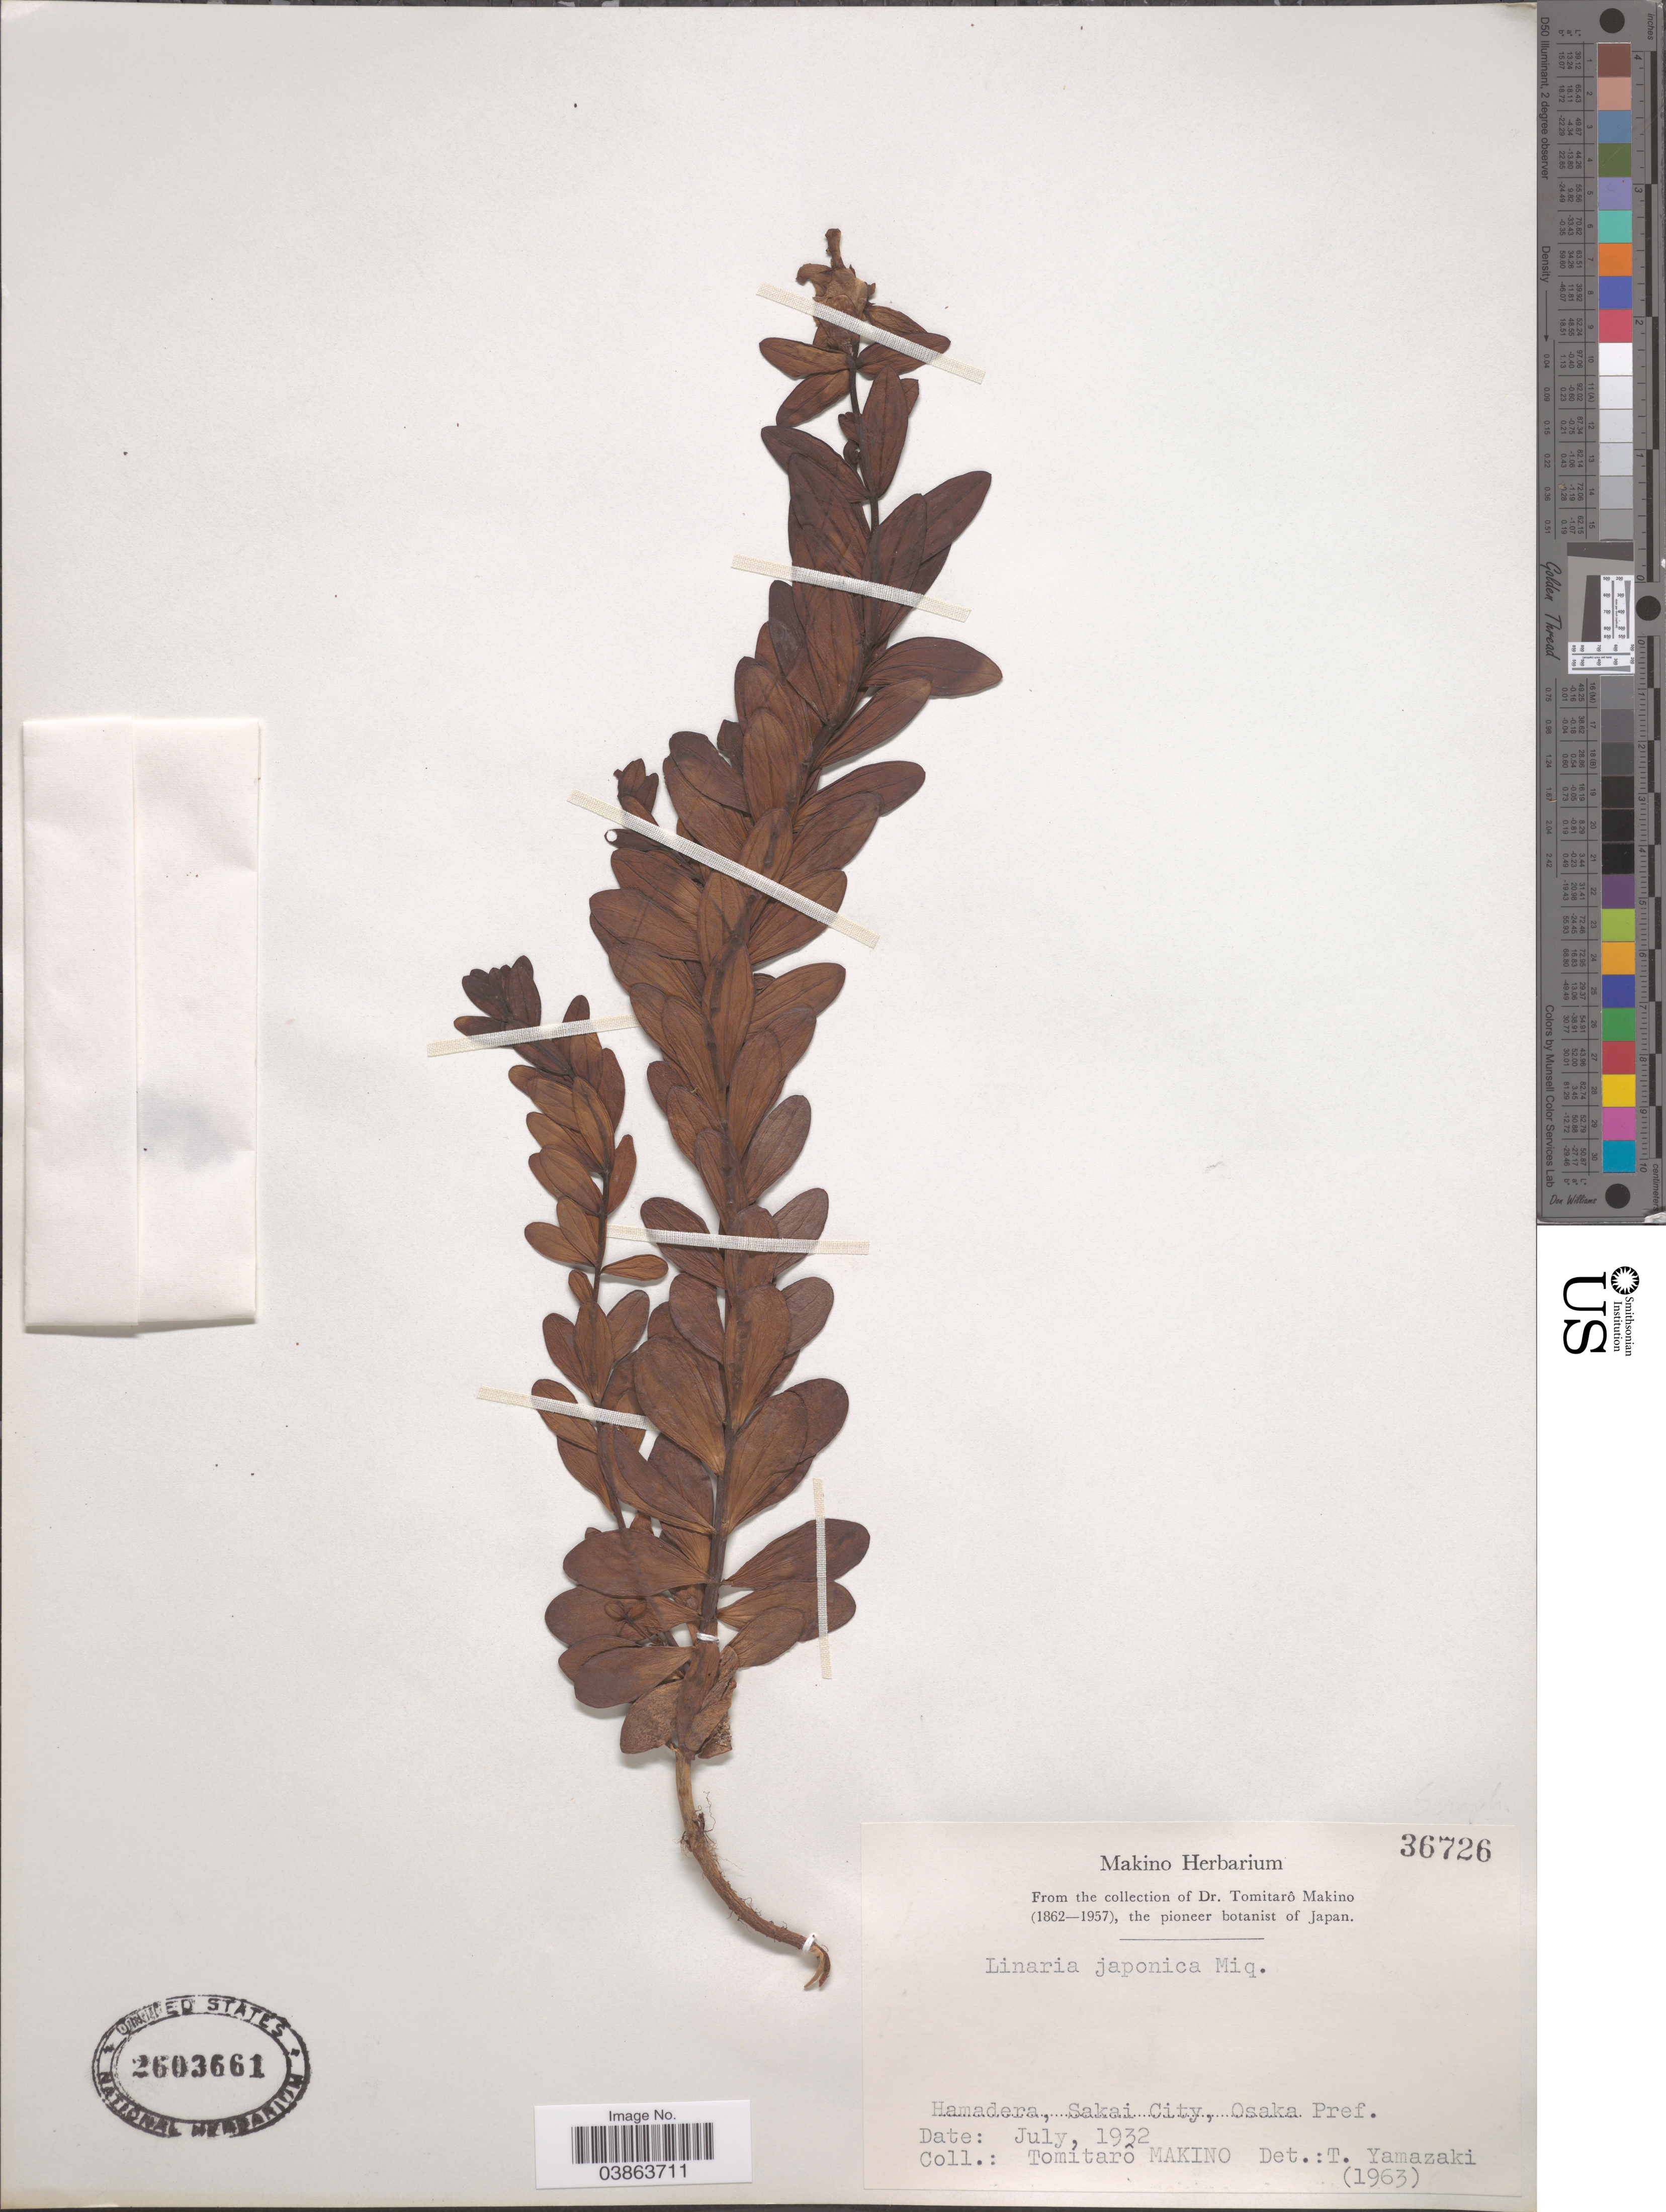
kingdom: Plantae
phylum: Tracheophyta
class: Magnoliopsida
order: Lamiales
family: Plantaginaceae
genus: Linaria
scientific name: Linaria japonica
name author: Miq.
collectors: T. Makino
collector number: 36726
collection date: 1932-07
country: Japan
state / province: Osaka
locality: Hamadera, Sakai City, Osaka Pref.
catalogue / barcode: US 2603661